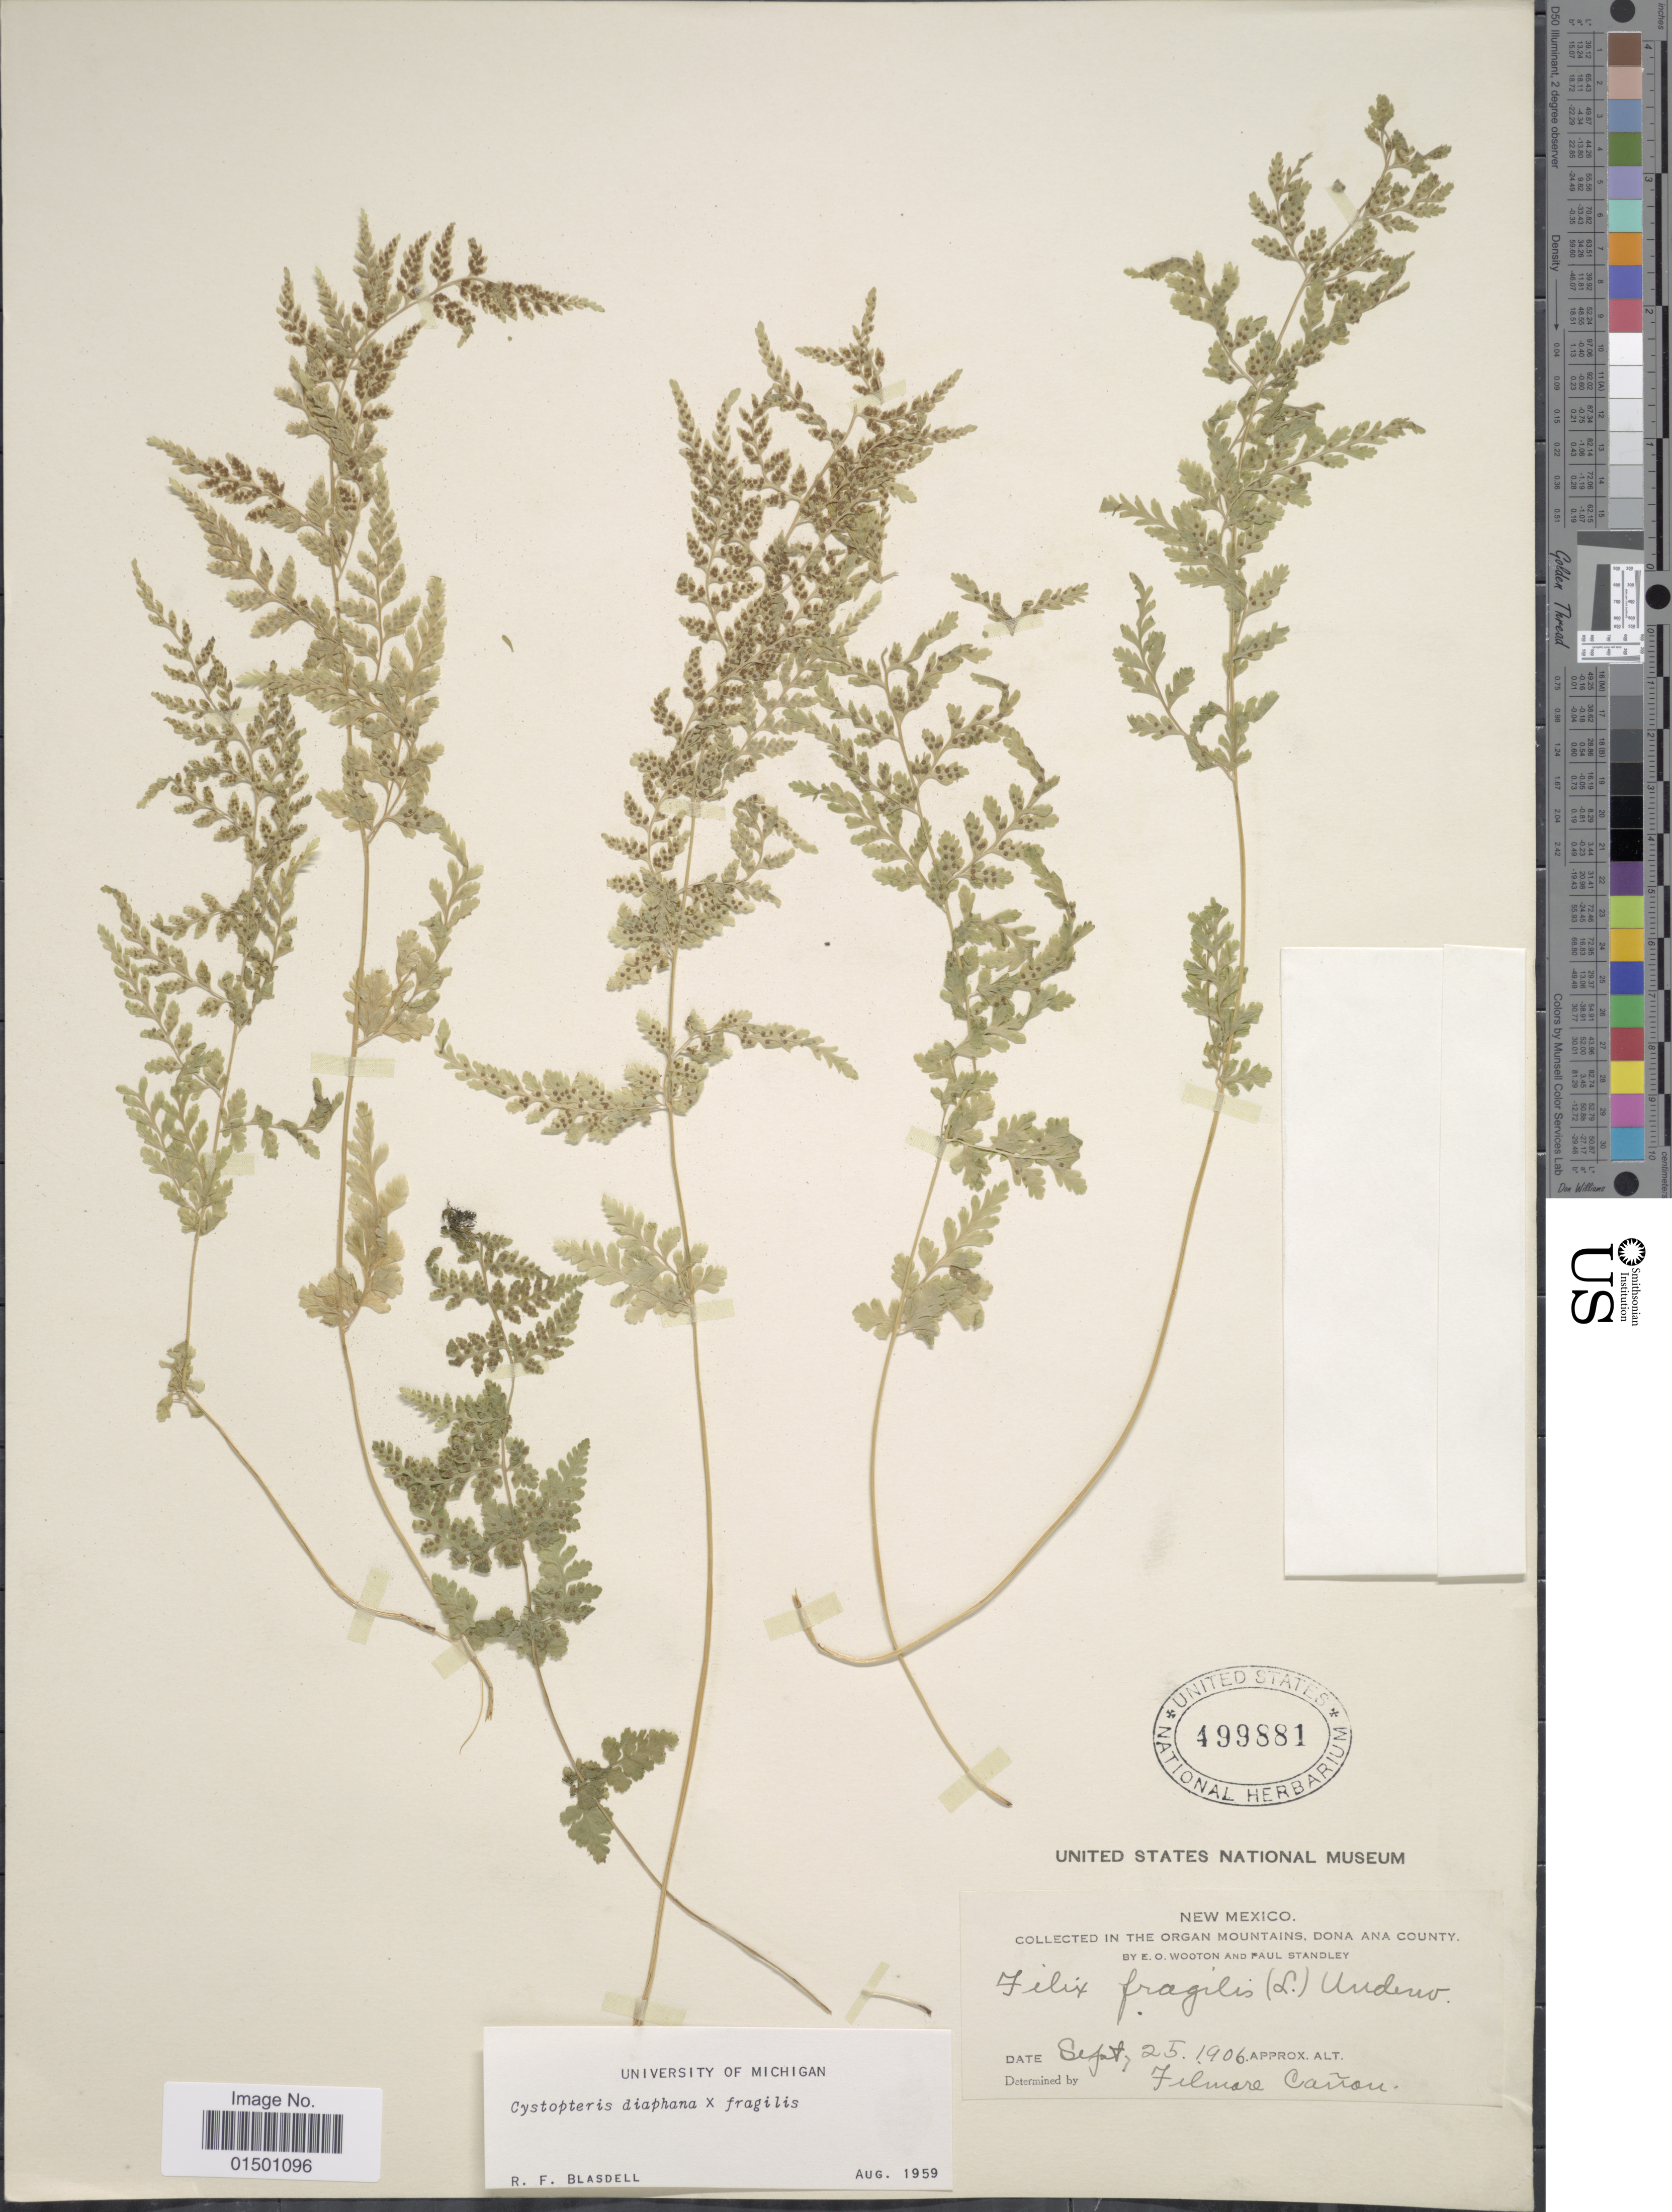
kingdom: Plantae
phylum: Tracheophyta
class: Polypodiopsida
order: Polypodiales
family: Cystopteridaceae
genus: Cystopteris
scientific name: Cystopteris diaphana x C. fragilis (L.) Bernh.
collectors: E. O. Wooton & P. C. Standley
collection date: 1906-09-25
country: United States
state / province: New Mexico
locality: Organ Mountains, Dona Ana County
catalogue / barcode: US 499881